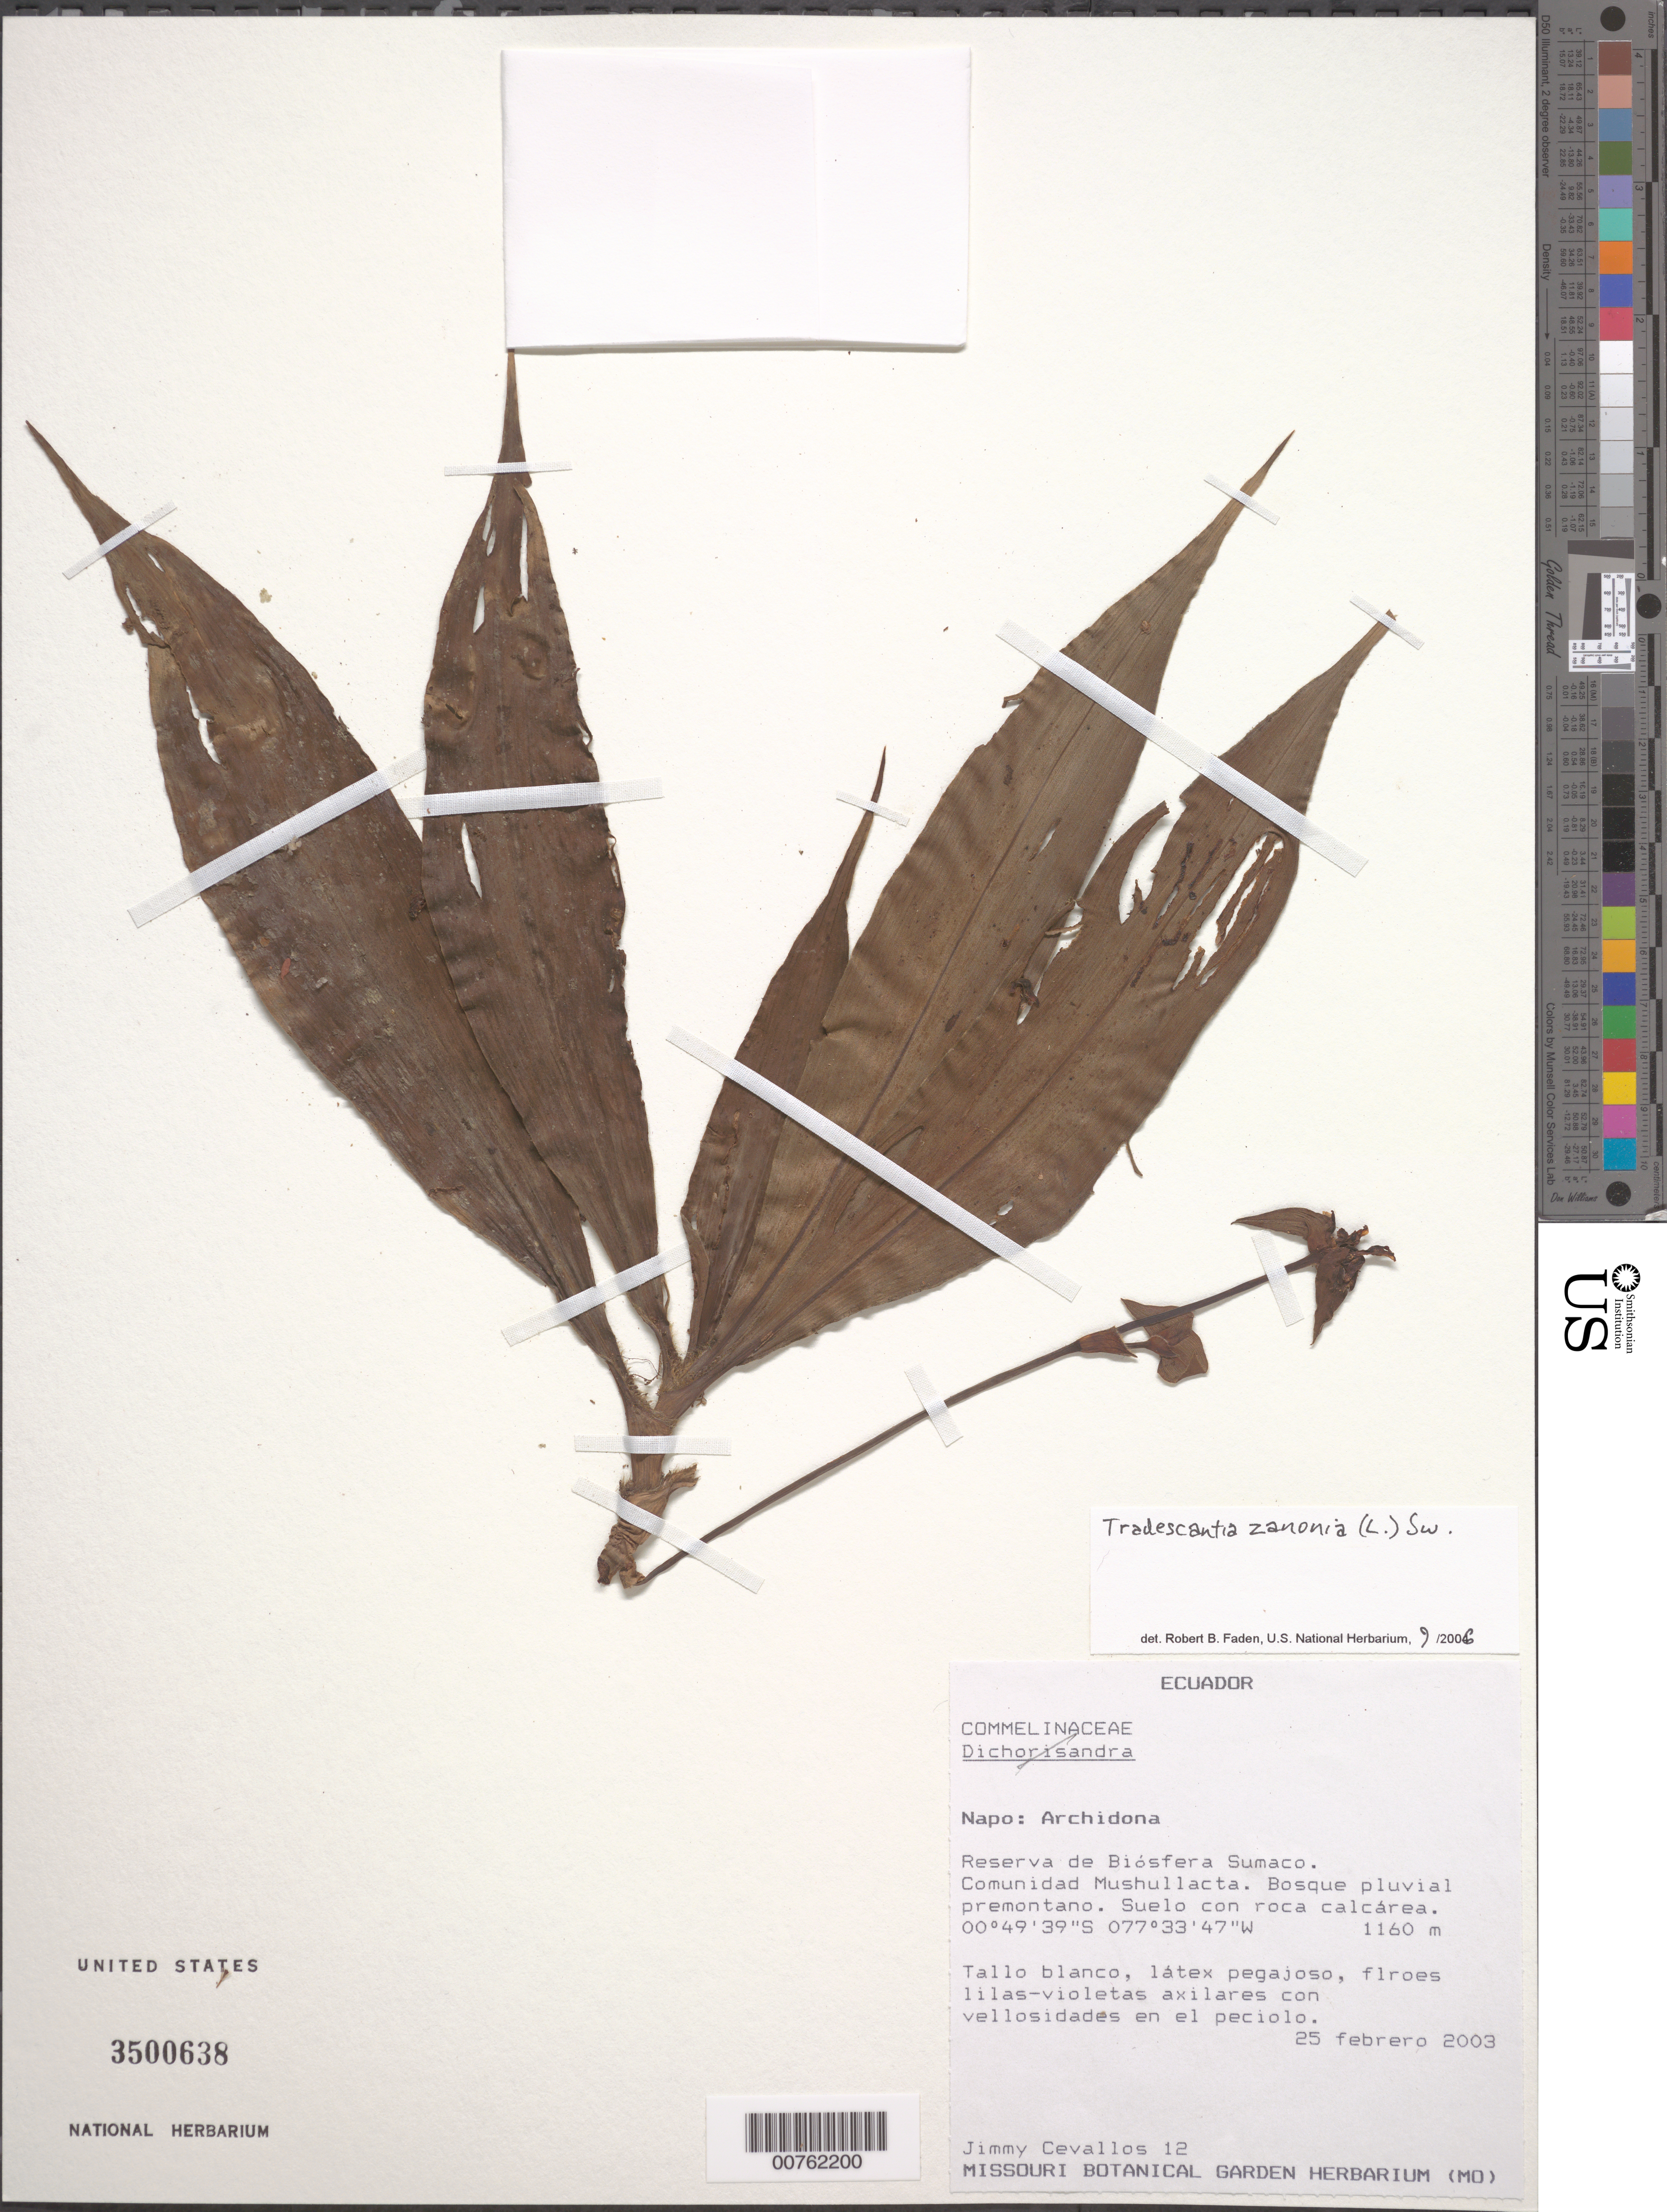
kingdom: Plantae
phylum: Tracheophyta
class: Liliopsida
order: Commelinales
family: Commelinaceae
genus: Tradescantia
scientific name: Tradescantia zanonia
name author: (L.) Sw.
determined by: Faden, Robert B., (US), Smithsonian Institution - National Museum of Natural History (UNITED STATES)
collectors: J. Cevallos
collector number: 12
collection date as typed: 25 Feb 2003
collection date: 2003-02-25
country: Ecuador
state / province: Napo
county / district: Archidona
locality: Reserva de Biosfera SuMaco. Comunidad Mushullacta. Bosque pluvial premontano. Suelo con roca calcarea.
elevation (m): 1160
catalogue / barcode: US 3500638